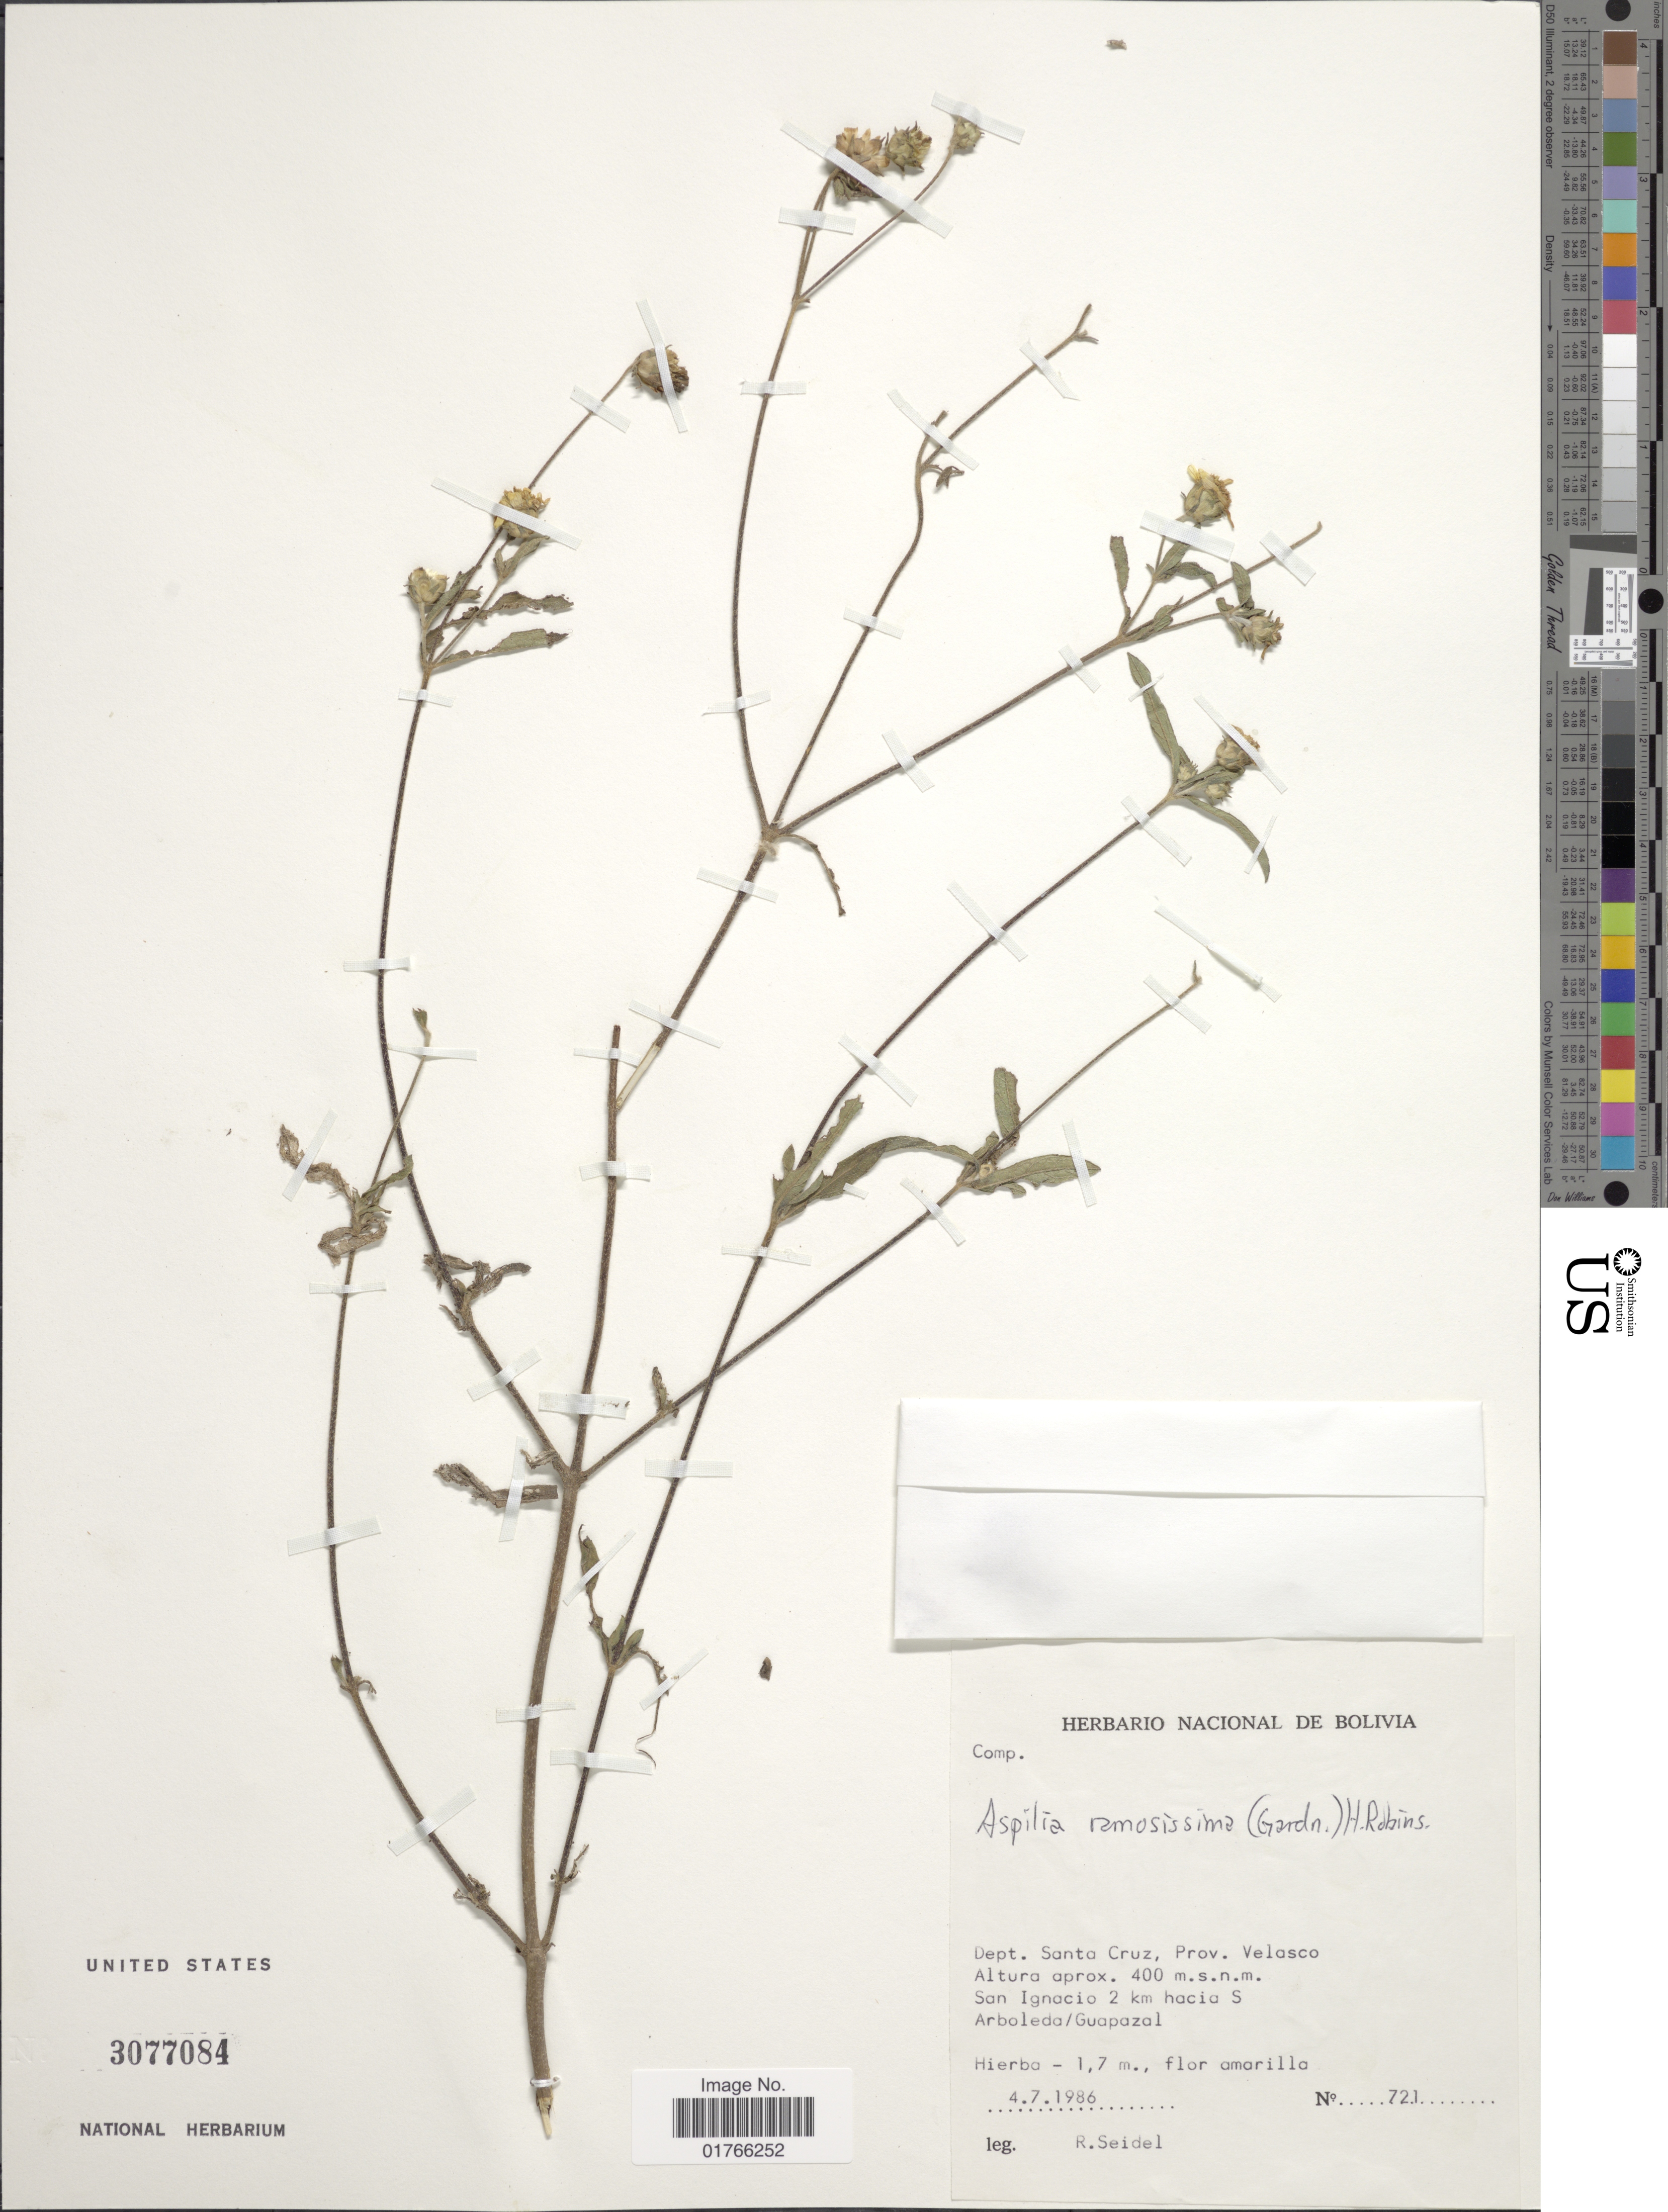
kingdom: Plantae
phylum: Tracheophyta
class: Magnoliopsida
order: Asterales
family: Asteraceae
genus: Aspilia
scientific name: Aspilia ramosissima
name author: (Gardner) H. Rob.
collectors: R. Seidel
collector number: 721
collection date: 1986-07-04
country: Bolivia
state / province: Santa Cruz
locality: Prov. Velasco, san Ignacio 2 km hacia S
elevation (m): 400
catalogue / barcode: US 3077084